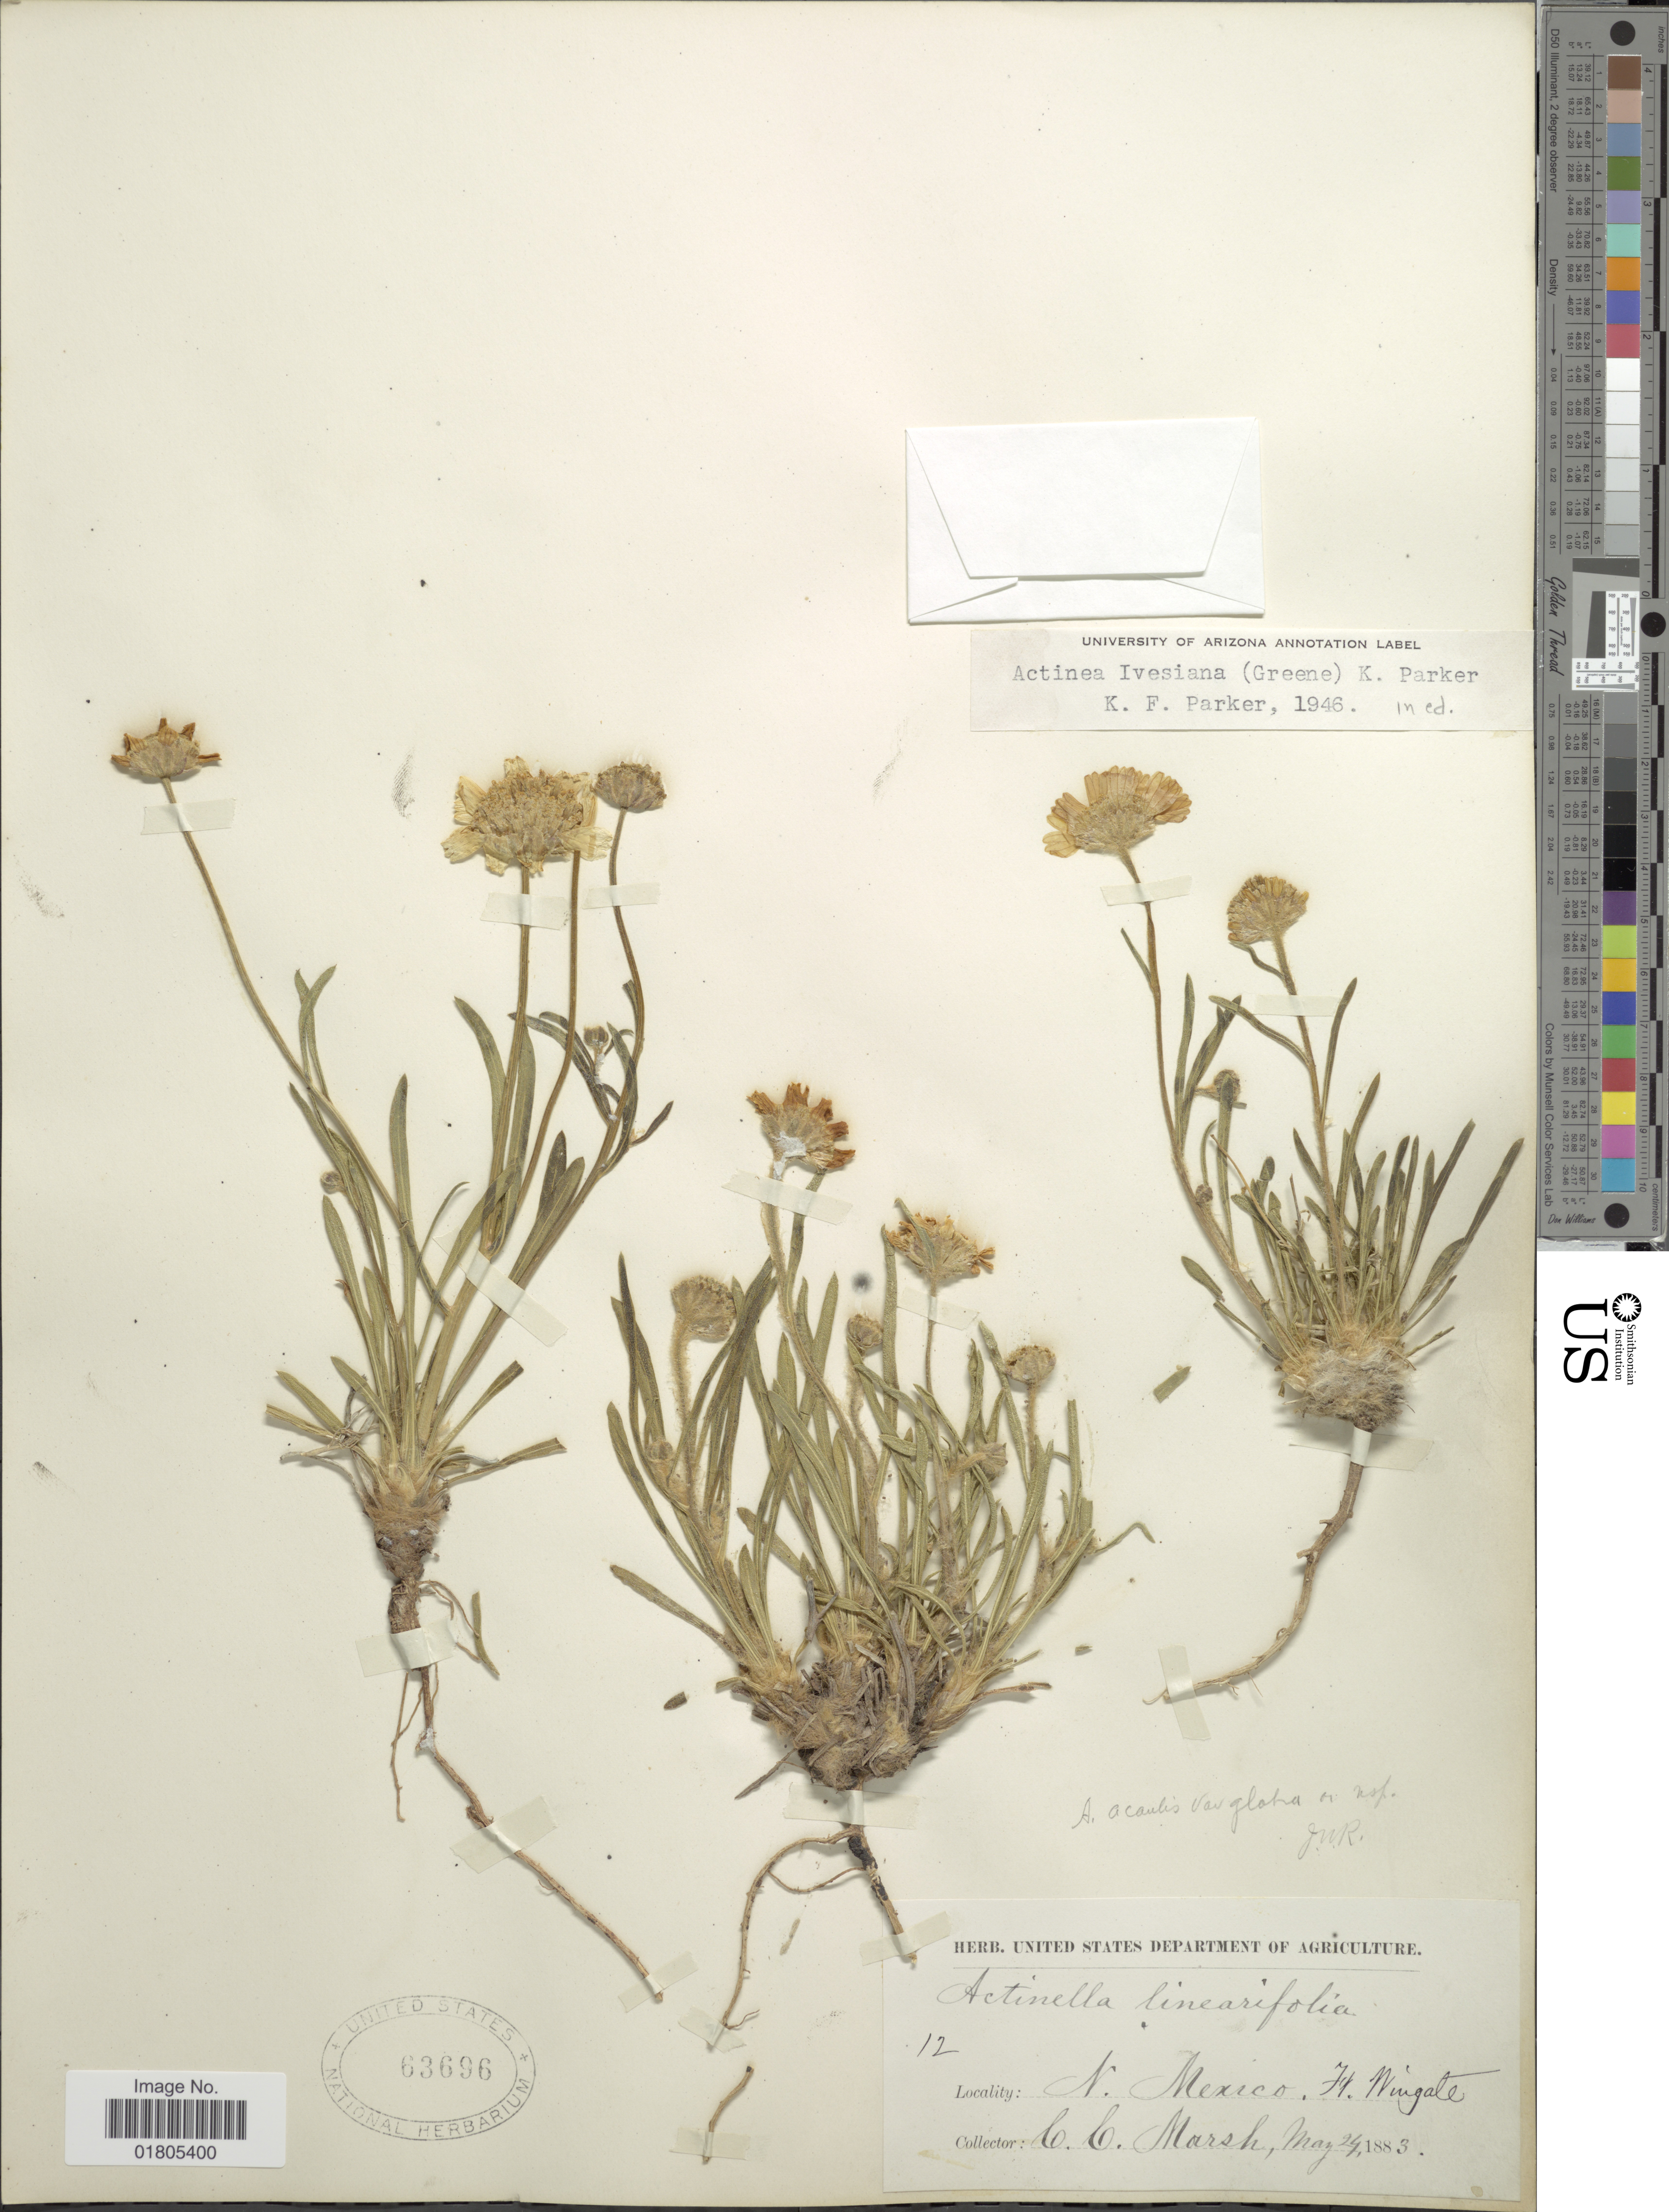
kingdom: Plantae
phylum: Tracheophyta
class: Magnoliopsida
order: Asterales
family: Asteraceae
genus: Actinea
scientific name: Actinea ivesiana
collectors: C. C. Marsh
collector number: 12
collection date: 1883-05-24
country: United States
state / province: New Mexico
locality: Ft. Wingate, N. Mexico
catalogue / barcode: US 63696